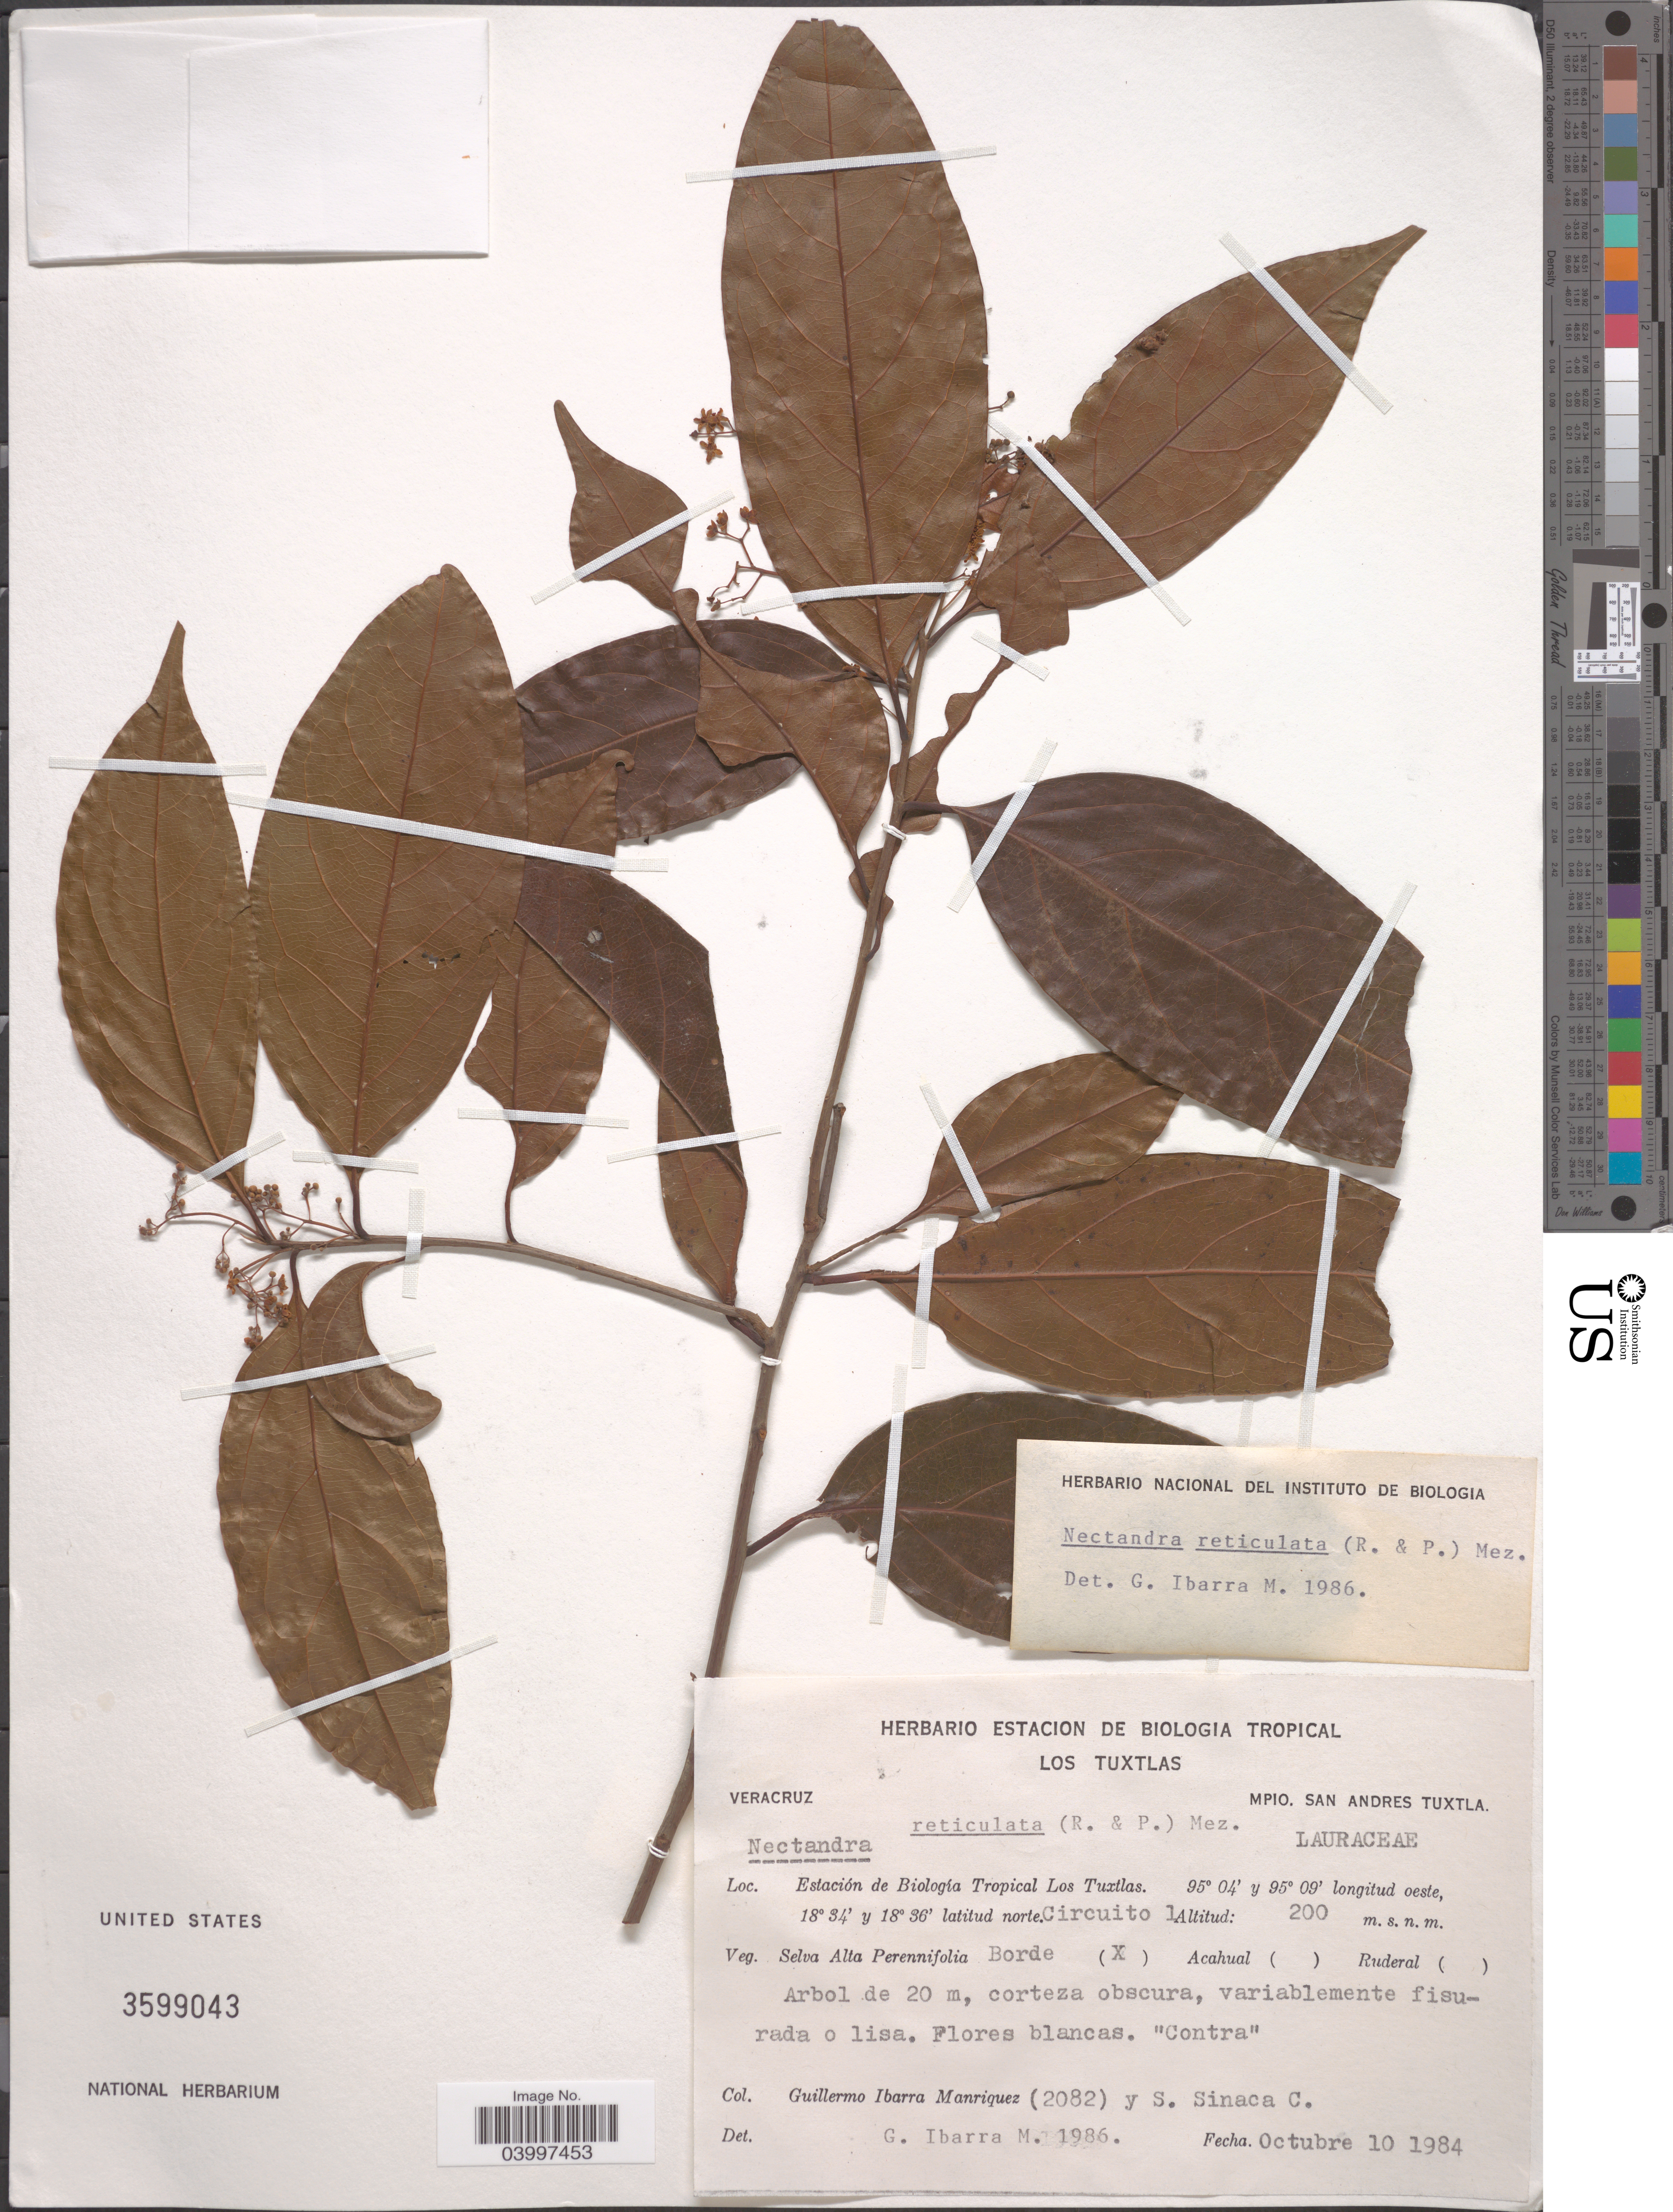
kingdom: Plantae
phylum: Tracheophyta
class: Magnoliopsida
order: Laurales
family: Lauraceae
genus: Nectandra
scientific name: Nectandra reticulata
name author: (Ruiz & Pav.) Mez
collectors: G. Ibarra-Manríquez & S. Sinaca Colin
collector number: (2082)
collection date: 1984-10-10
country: Mexico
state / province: Veracruz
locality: Veracruz. Mpio. San Andres Tuxtla. Estación de Biología Tropical Los Tuxtlas.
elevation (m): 200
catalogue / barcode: US 3599043